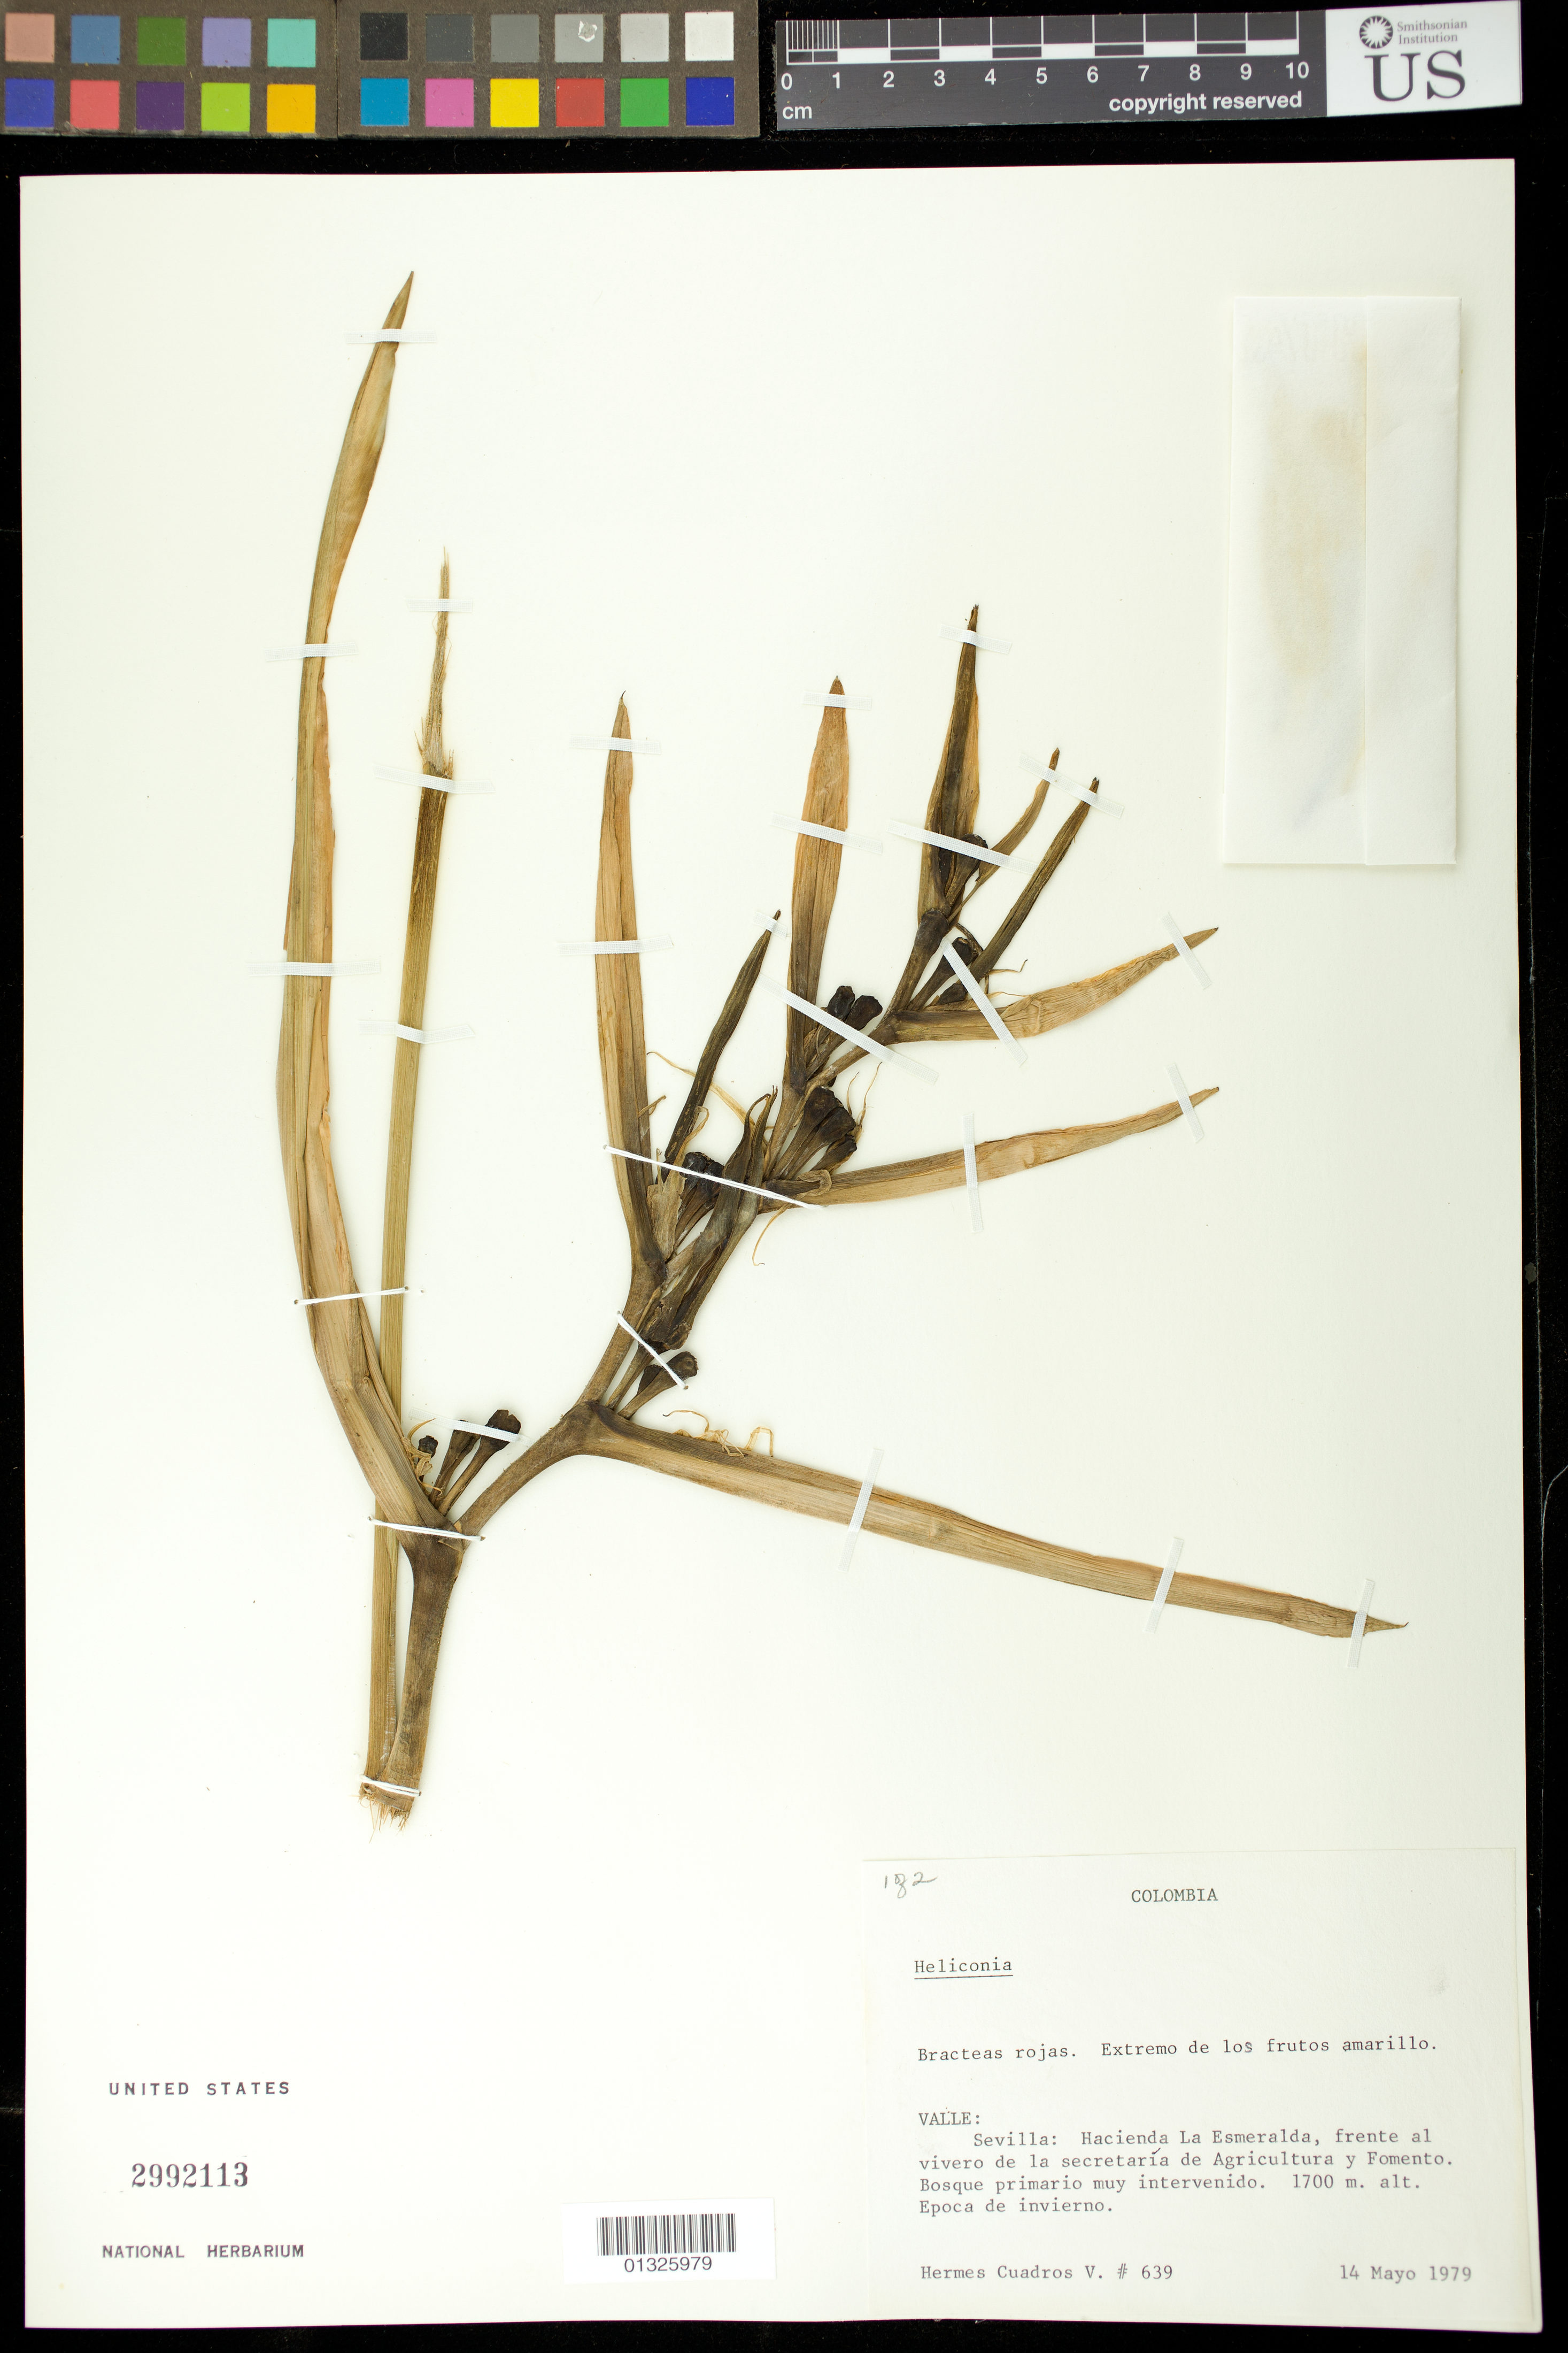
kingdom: Plantae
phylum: Tracheophyta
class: Liliopsida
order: Zingiberales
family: Heliconiaceae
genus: Heliconia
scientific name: Heliconia sp.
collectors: H. Cuadros V.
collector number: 639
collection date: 1979-05-14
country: Colombia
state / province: Valle del Cauca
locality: Sevilla, Hacienda La Esmeralda, frente al vivero de la secretaria de Agricultura y Fomento.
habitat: Bosque primario muy intervenido.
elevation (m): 1700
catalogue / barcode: US 2992113